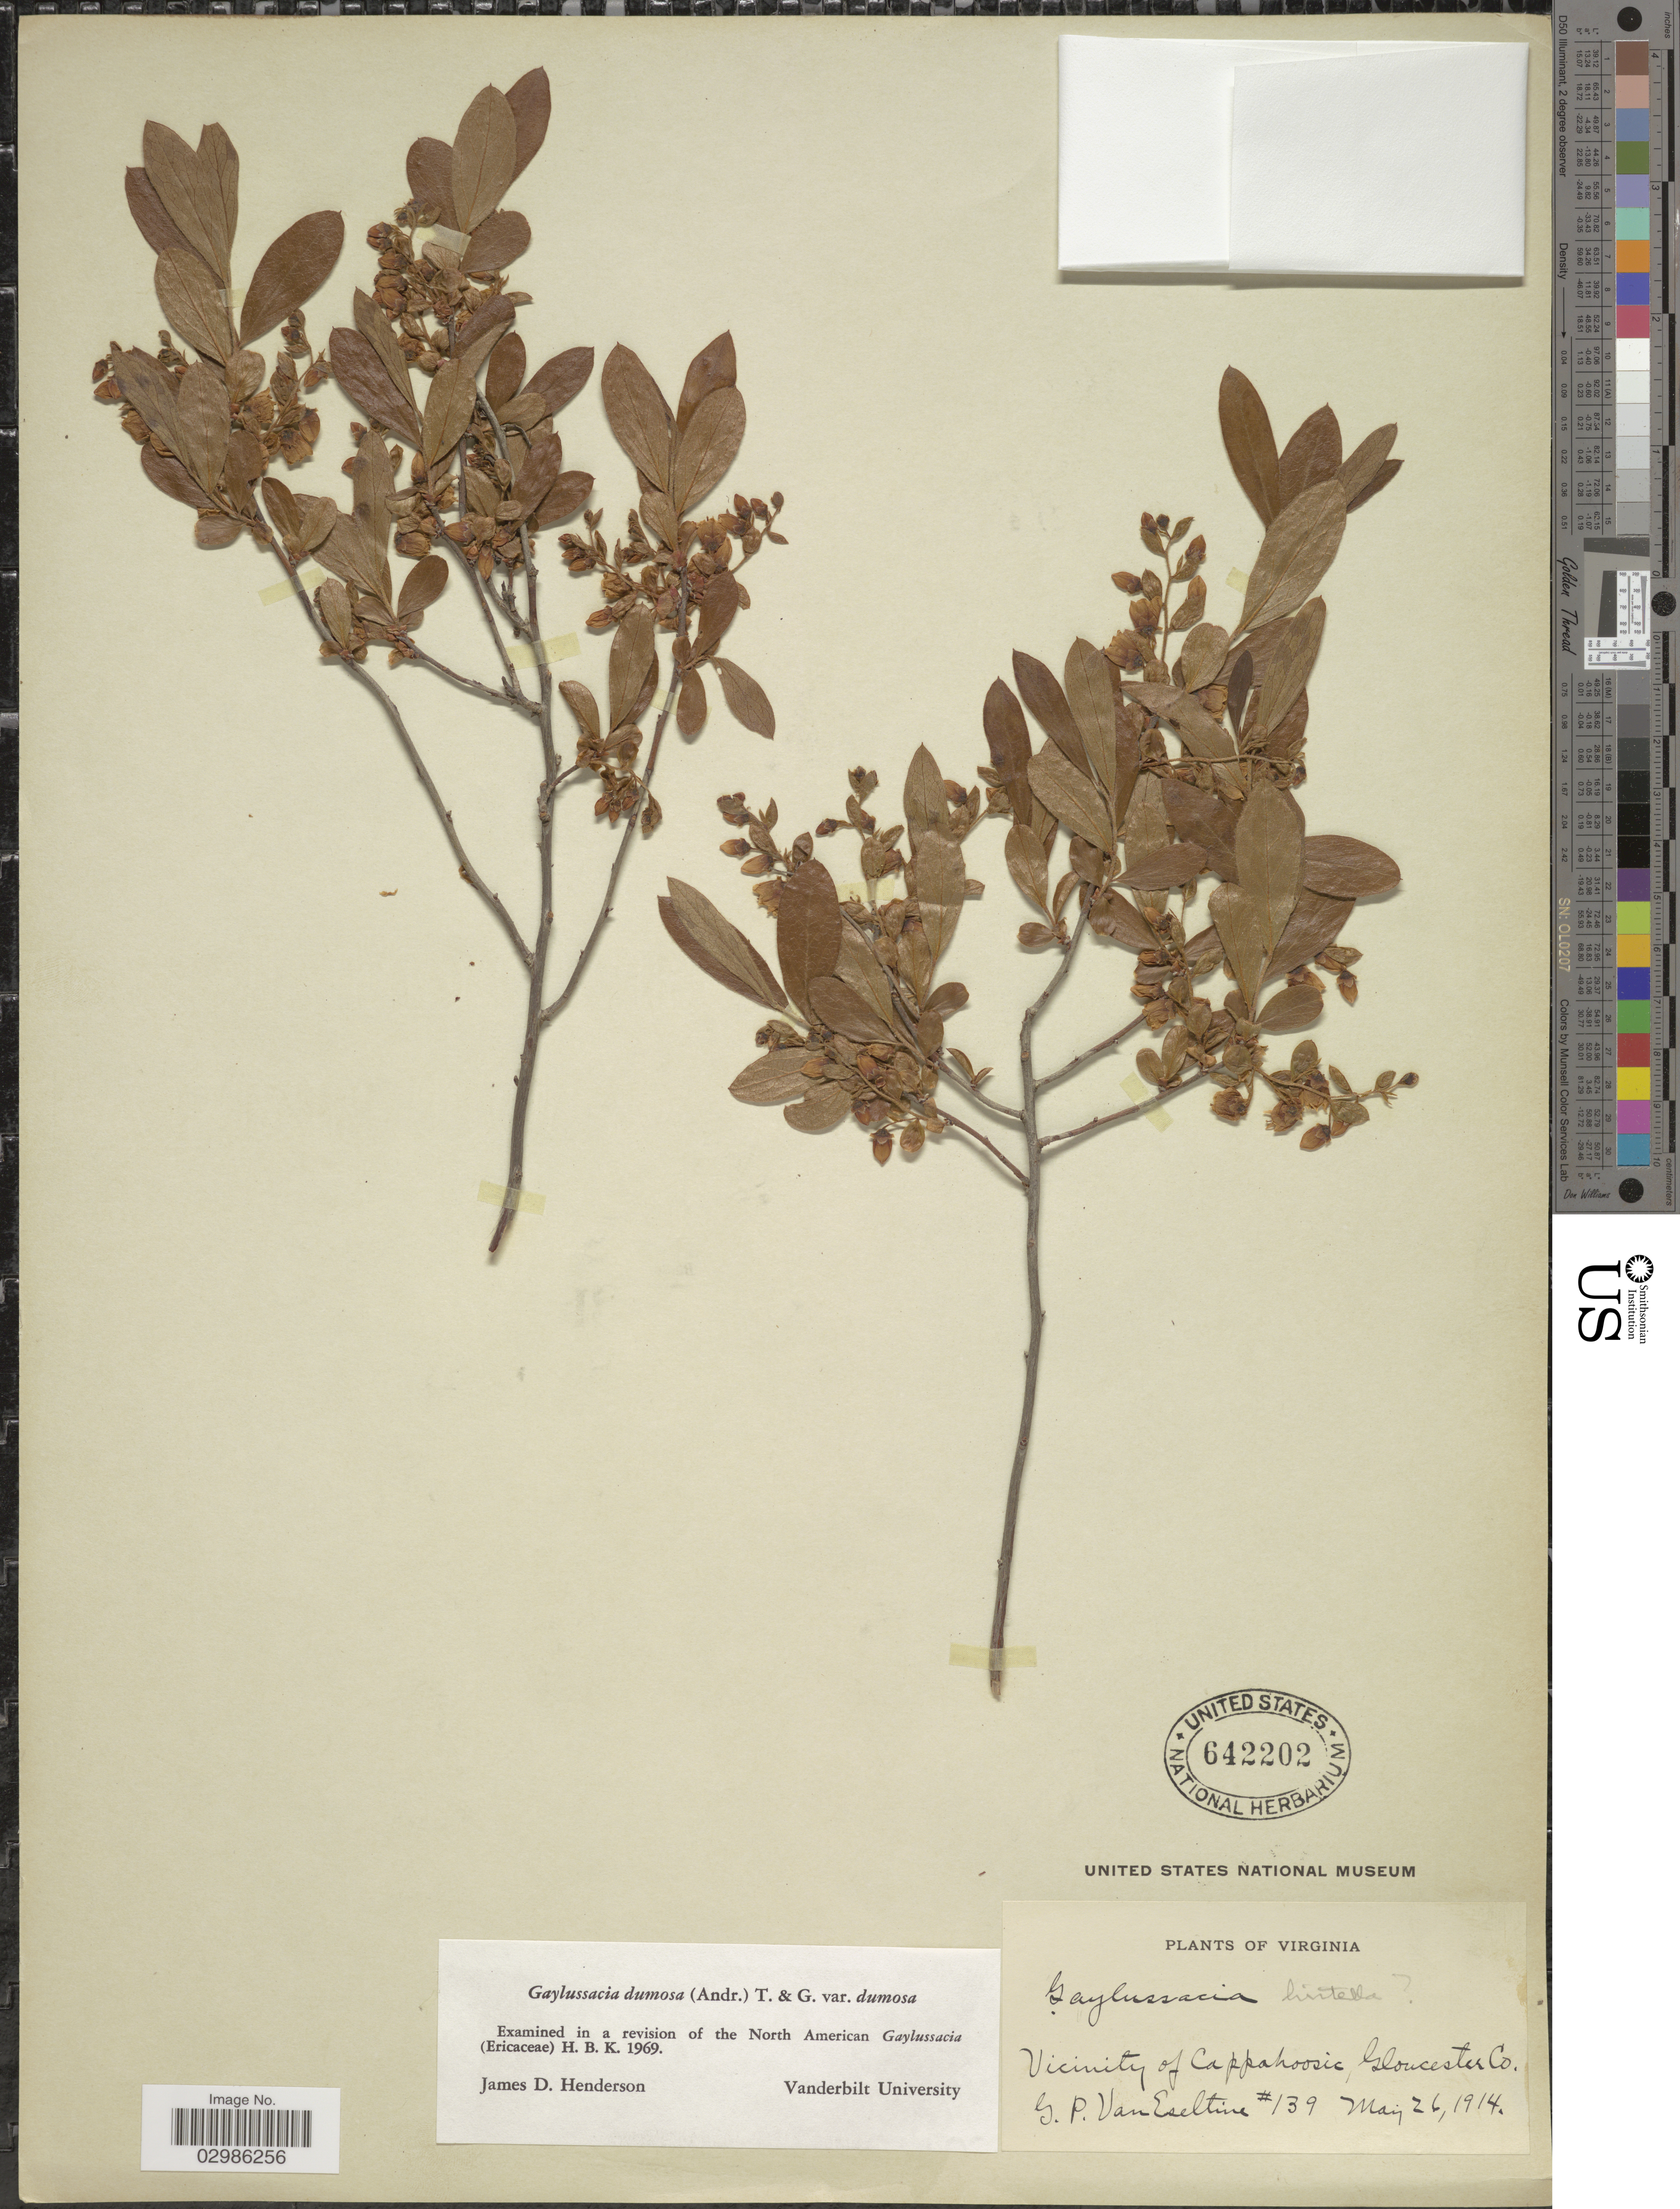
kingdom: Plantae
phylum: Tracheophyta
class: Magnoliopsida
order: Ericales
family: Ericaceae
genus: Gaylussacia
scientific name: Gaylussacia dumosa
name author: (Andrews) Torr. & A. Gray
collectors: G. P. Van Eseltine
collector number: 139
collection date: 1914-05-26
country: United States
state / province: Virginia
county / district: Gloucester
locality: Vicinity of Cappahoosic, Gloucester Co.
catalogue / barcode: US 642202